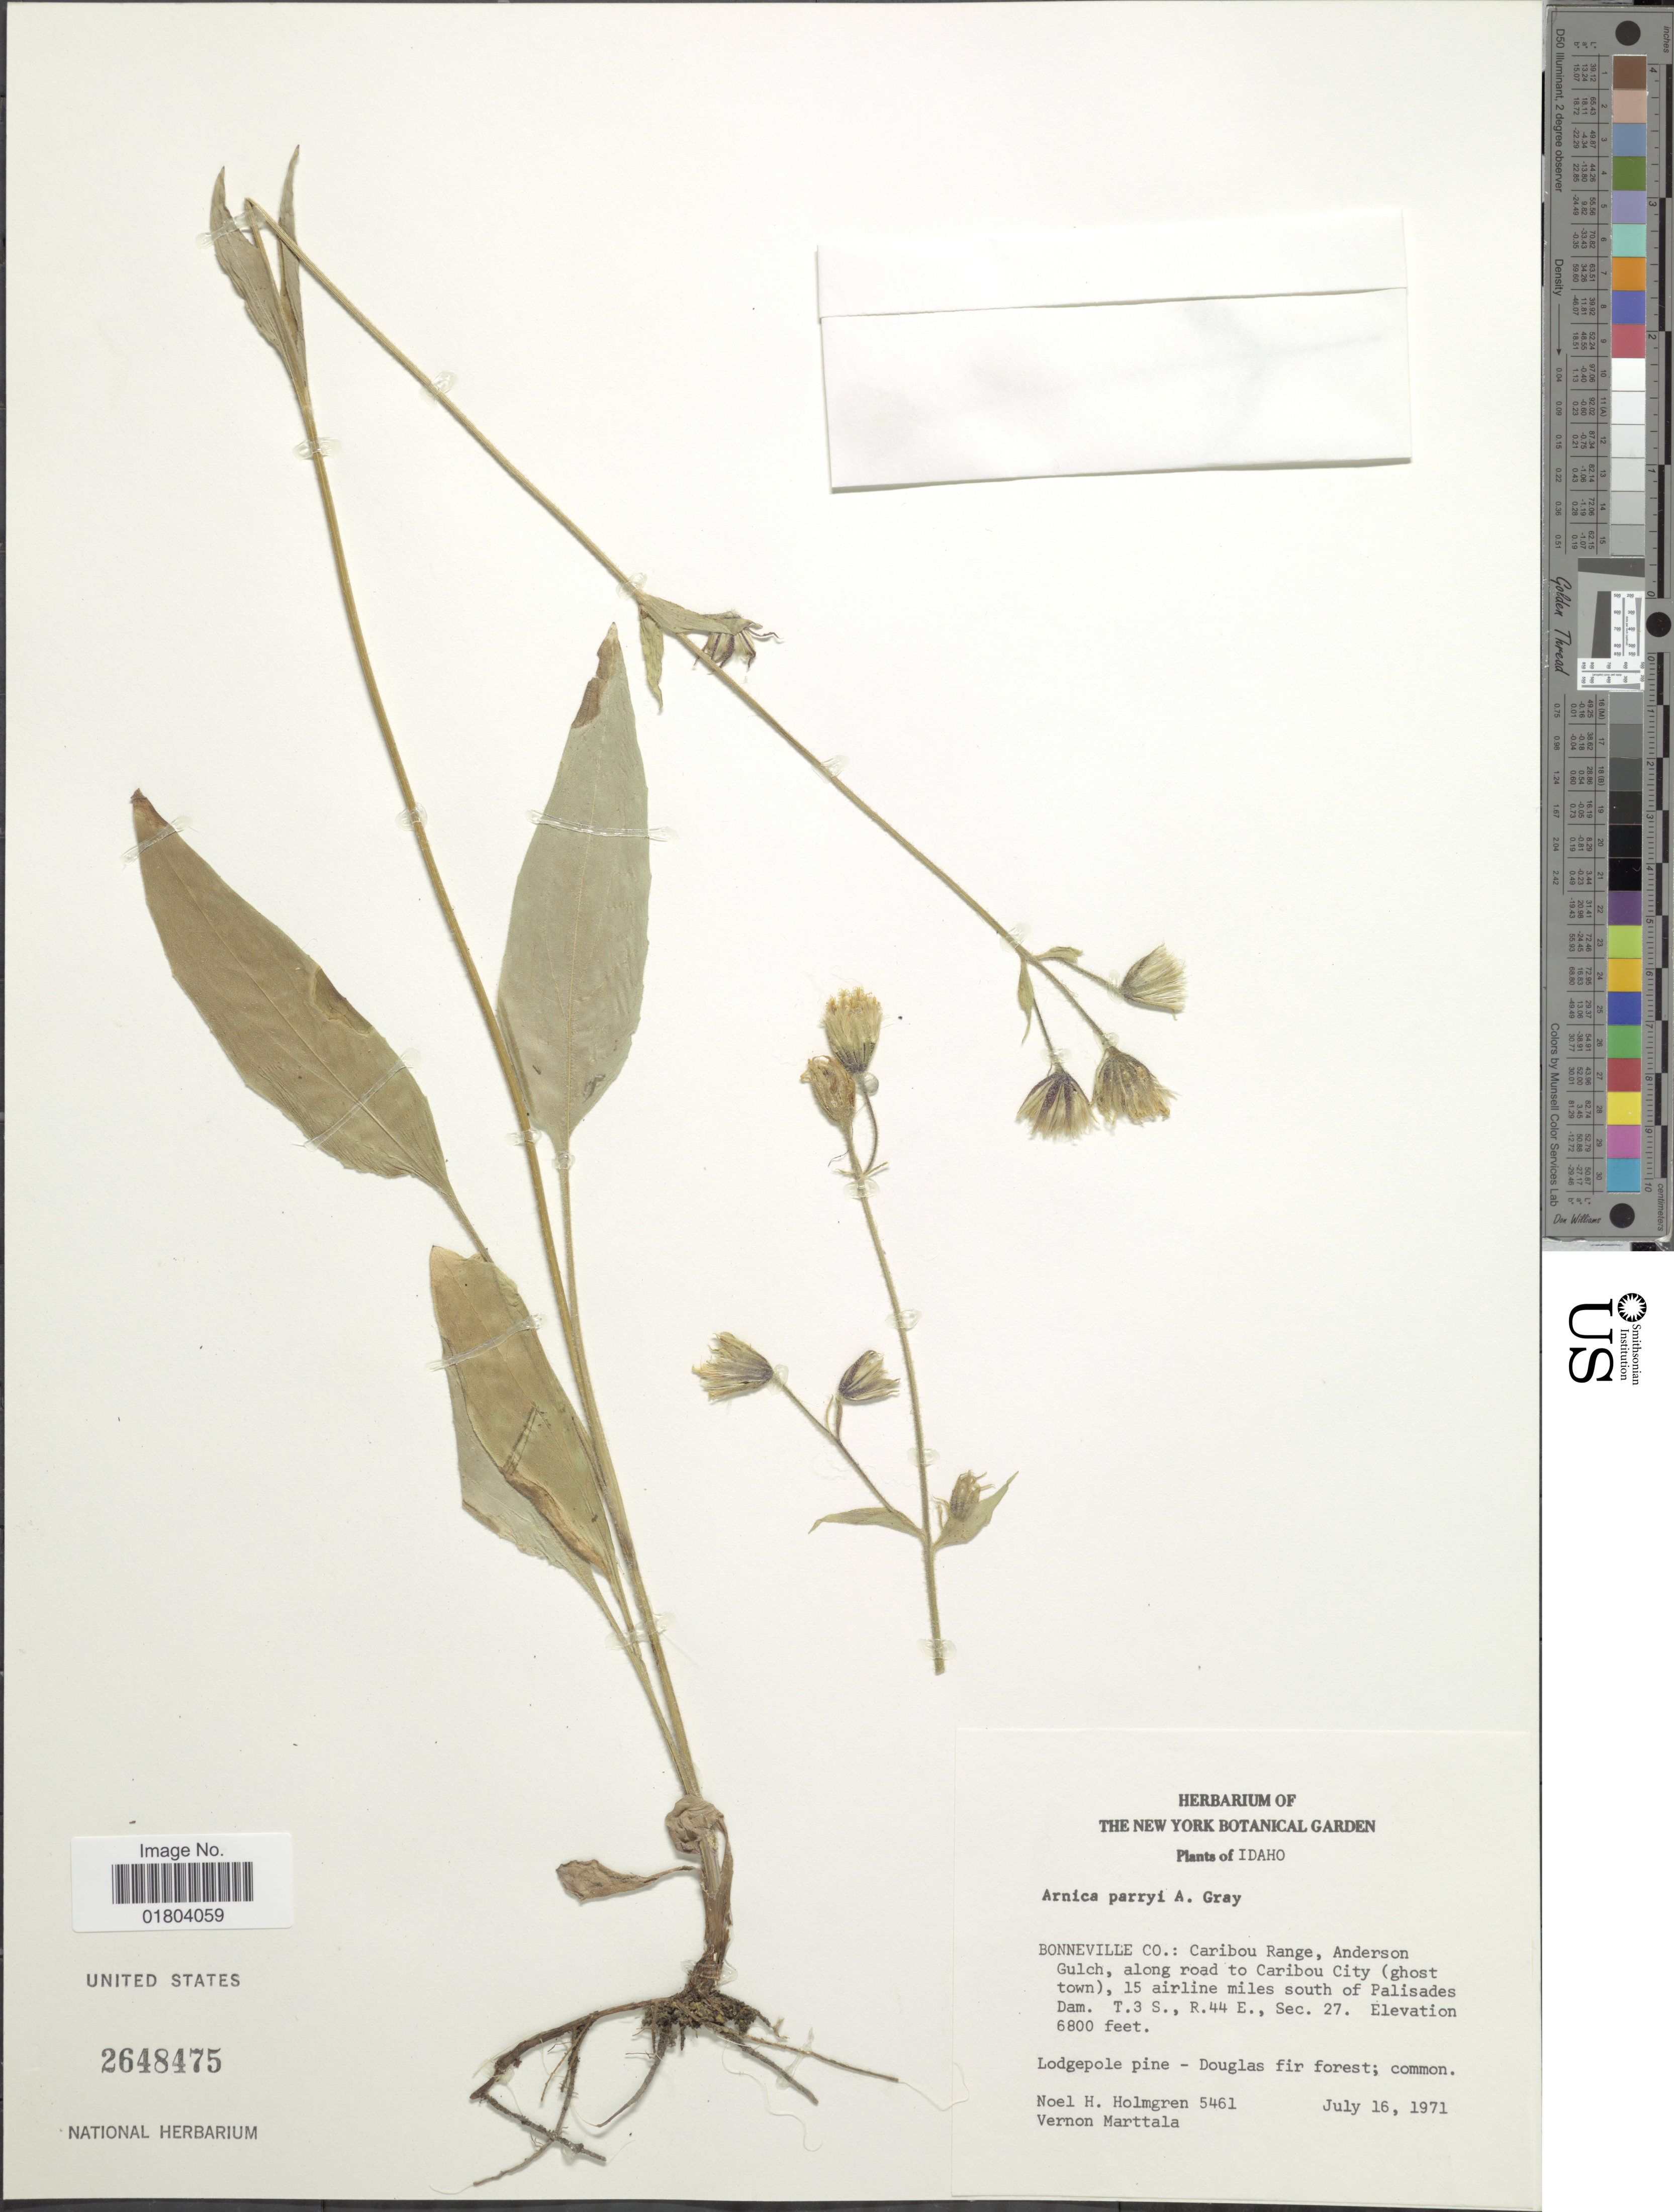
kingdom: Plantae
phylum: Tracheophyta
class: Magnoliopsida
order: Asterales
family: Asteraceae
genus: Arnica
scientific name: Arnica parryi subsp. genuina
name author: Maguire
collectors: N. H. Holmgren & V. Marttala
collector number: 5461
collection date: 1971-07-16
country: United States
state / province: Idaho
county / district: Bonneville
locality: Caribou Range, Anderson Gulch, along road to Caribou City (ghost town),15 airline miles south of Palisades Dam, T. 3 S., R. 44 E., Sec. 27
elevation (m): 2073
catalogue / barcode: US 2648475